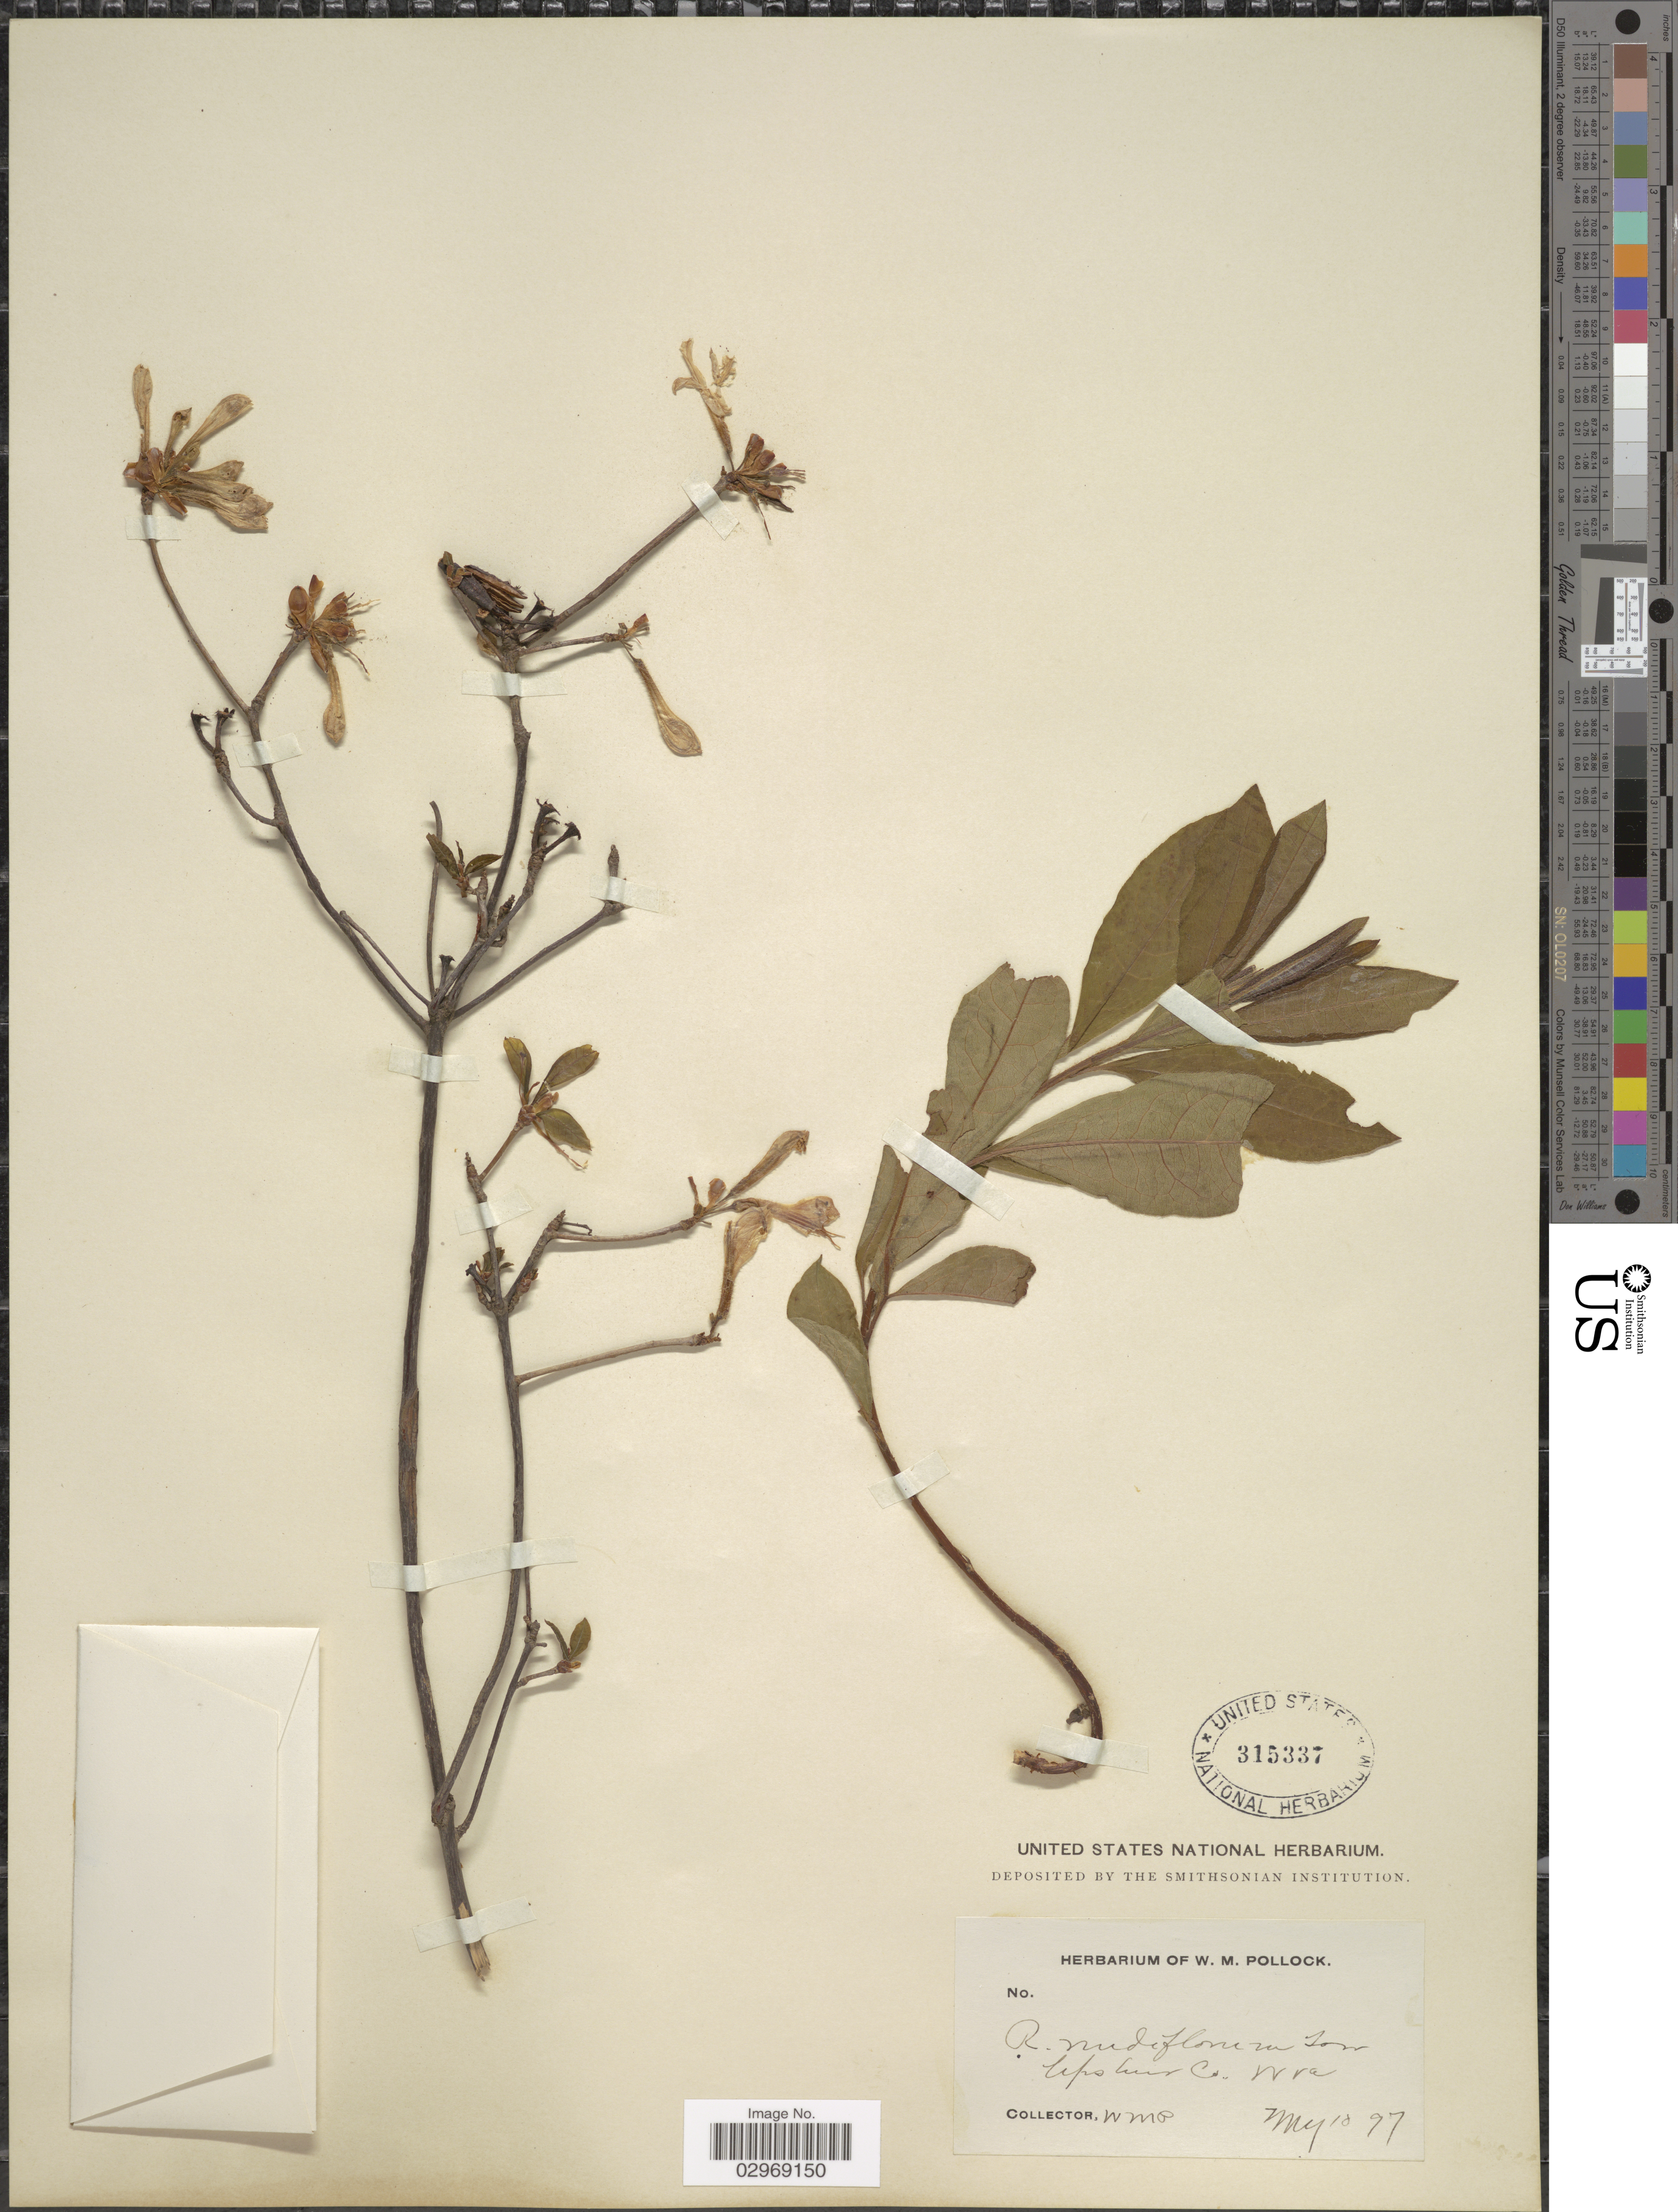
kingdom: Plantae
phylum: Tracheophyta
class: Magnoliopsida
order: Ericales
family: Ericaceae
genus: Rhododendron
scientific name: Rhododendron nudiflorum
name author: Torr.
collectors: W. M. Pollock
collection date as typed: Transcribed d/m/y: 10/5/97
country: United States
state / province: West Virginia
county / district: Upshur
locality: W Va.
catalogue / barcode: US 315337